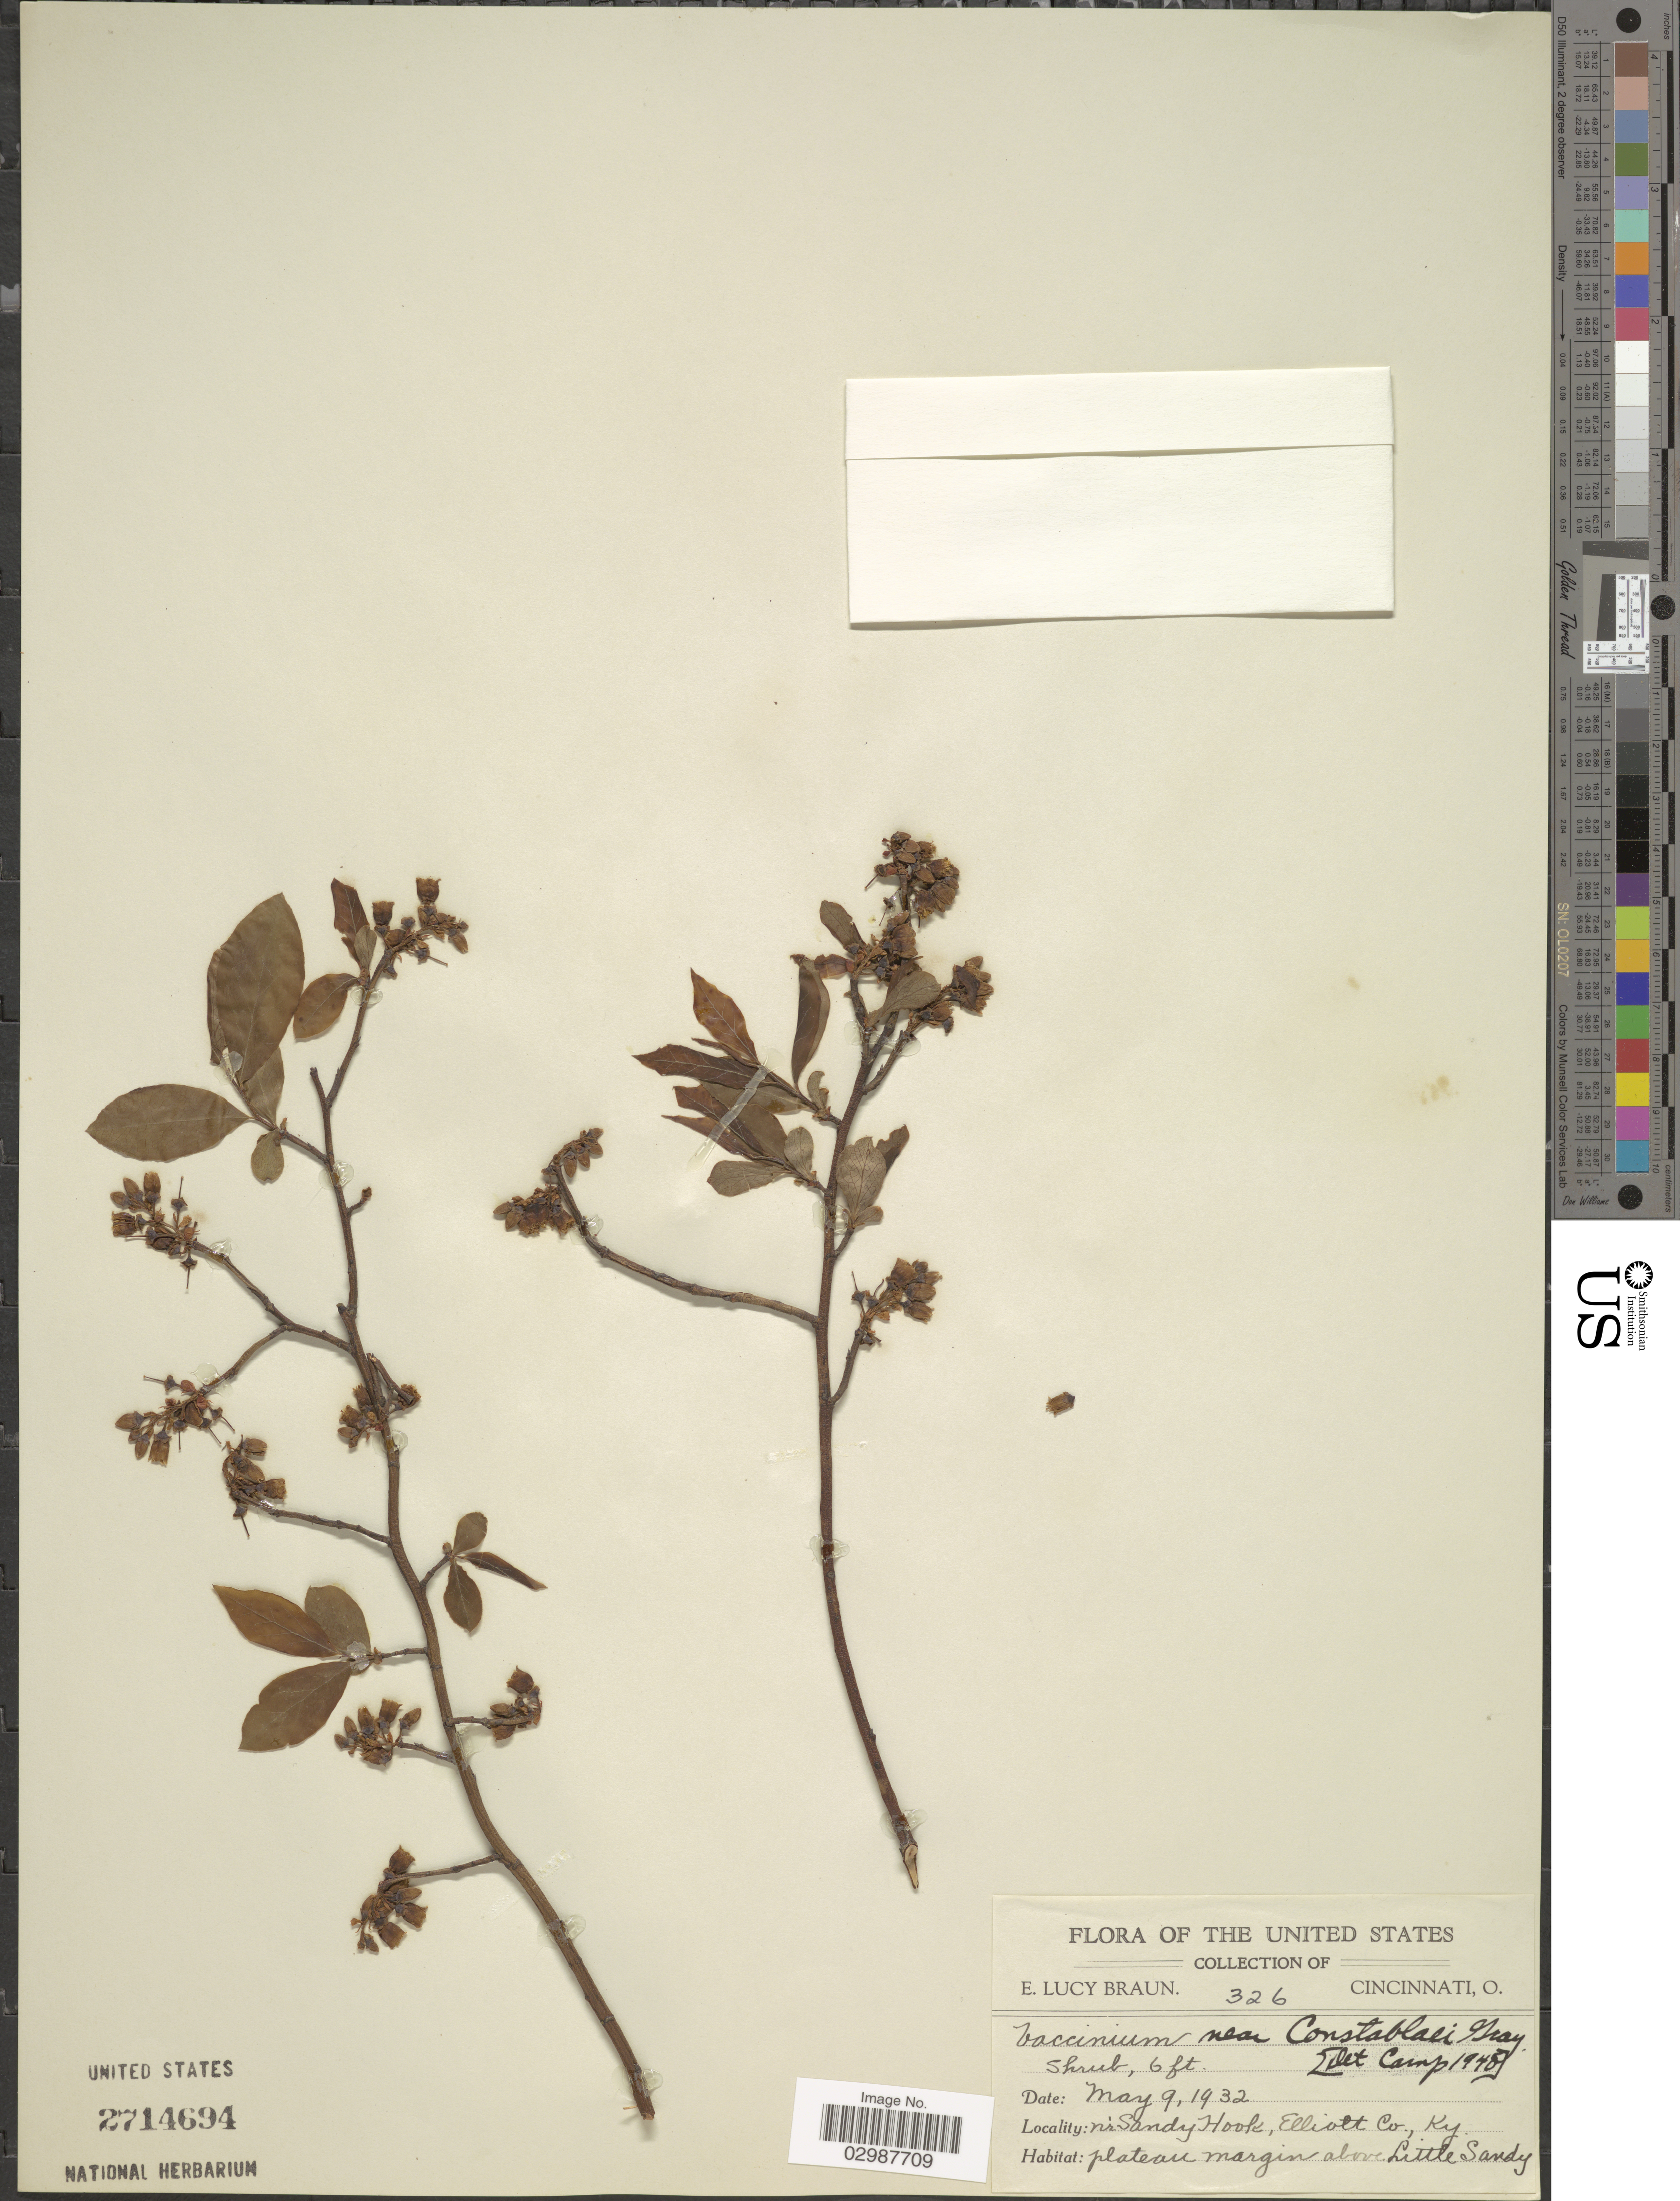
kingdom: Plantae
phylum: Tracheophyta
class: Magnoliopsida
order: Ericales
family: Ericaceae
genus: Vaccinium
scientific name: Vaccinium constablaei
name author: A. Gray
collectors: E. L. Braun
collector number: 326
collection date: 1932-05-09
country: United States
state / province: Kentucky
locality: N'r Sandy Hook, Elliot Co. Plateau margin above Little Sandy.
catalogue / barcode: US 2714694